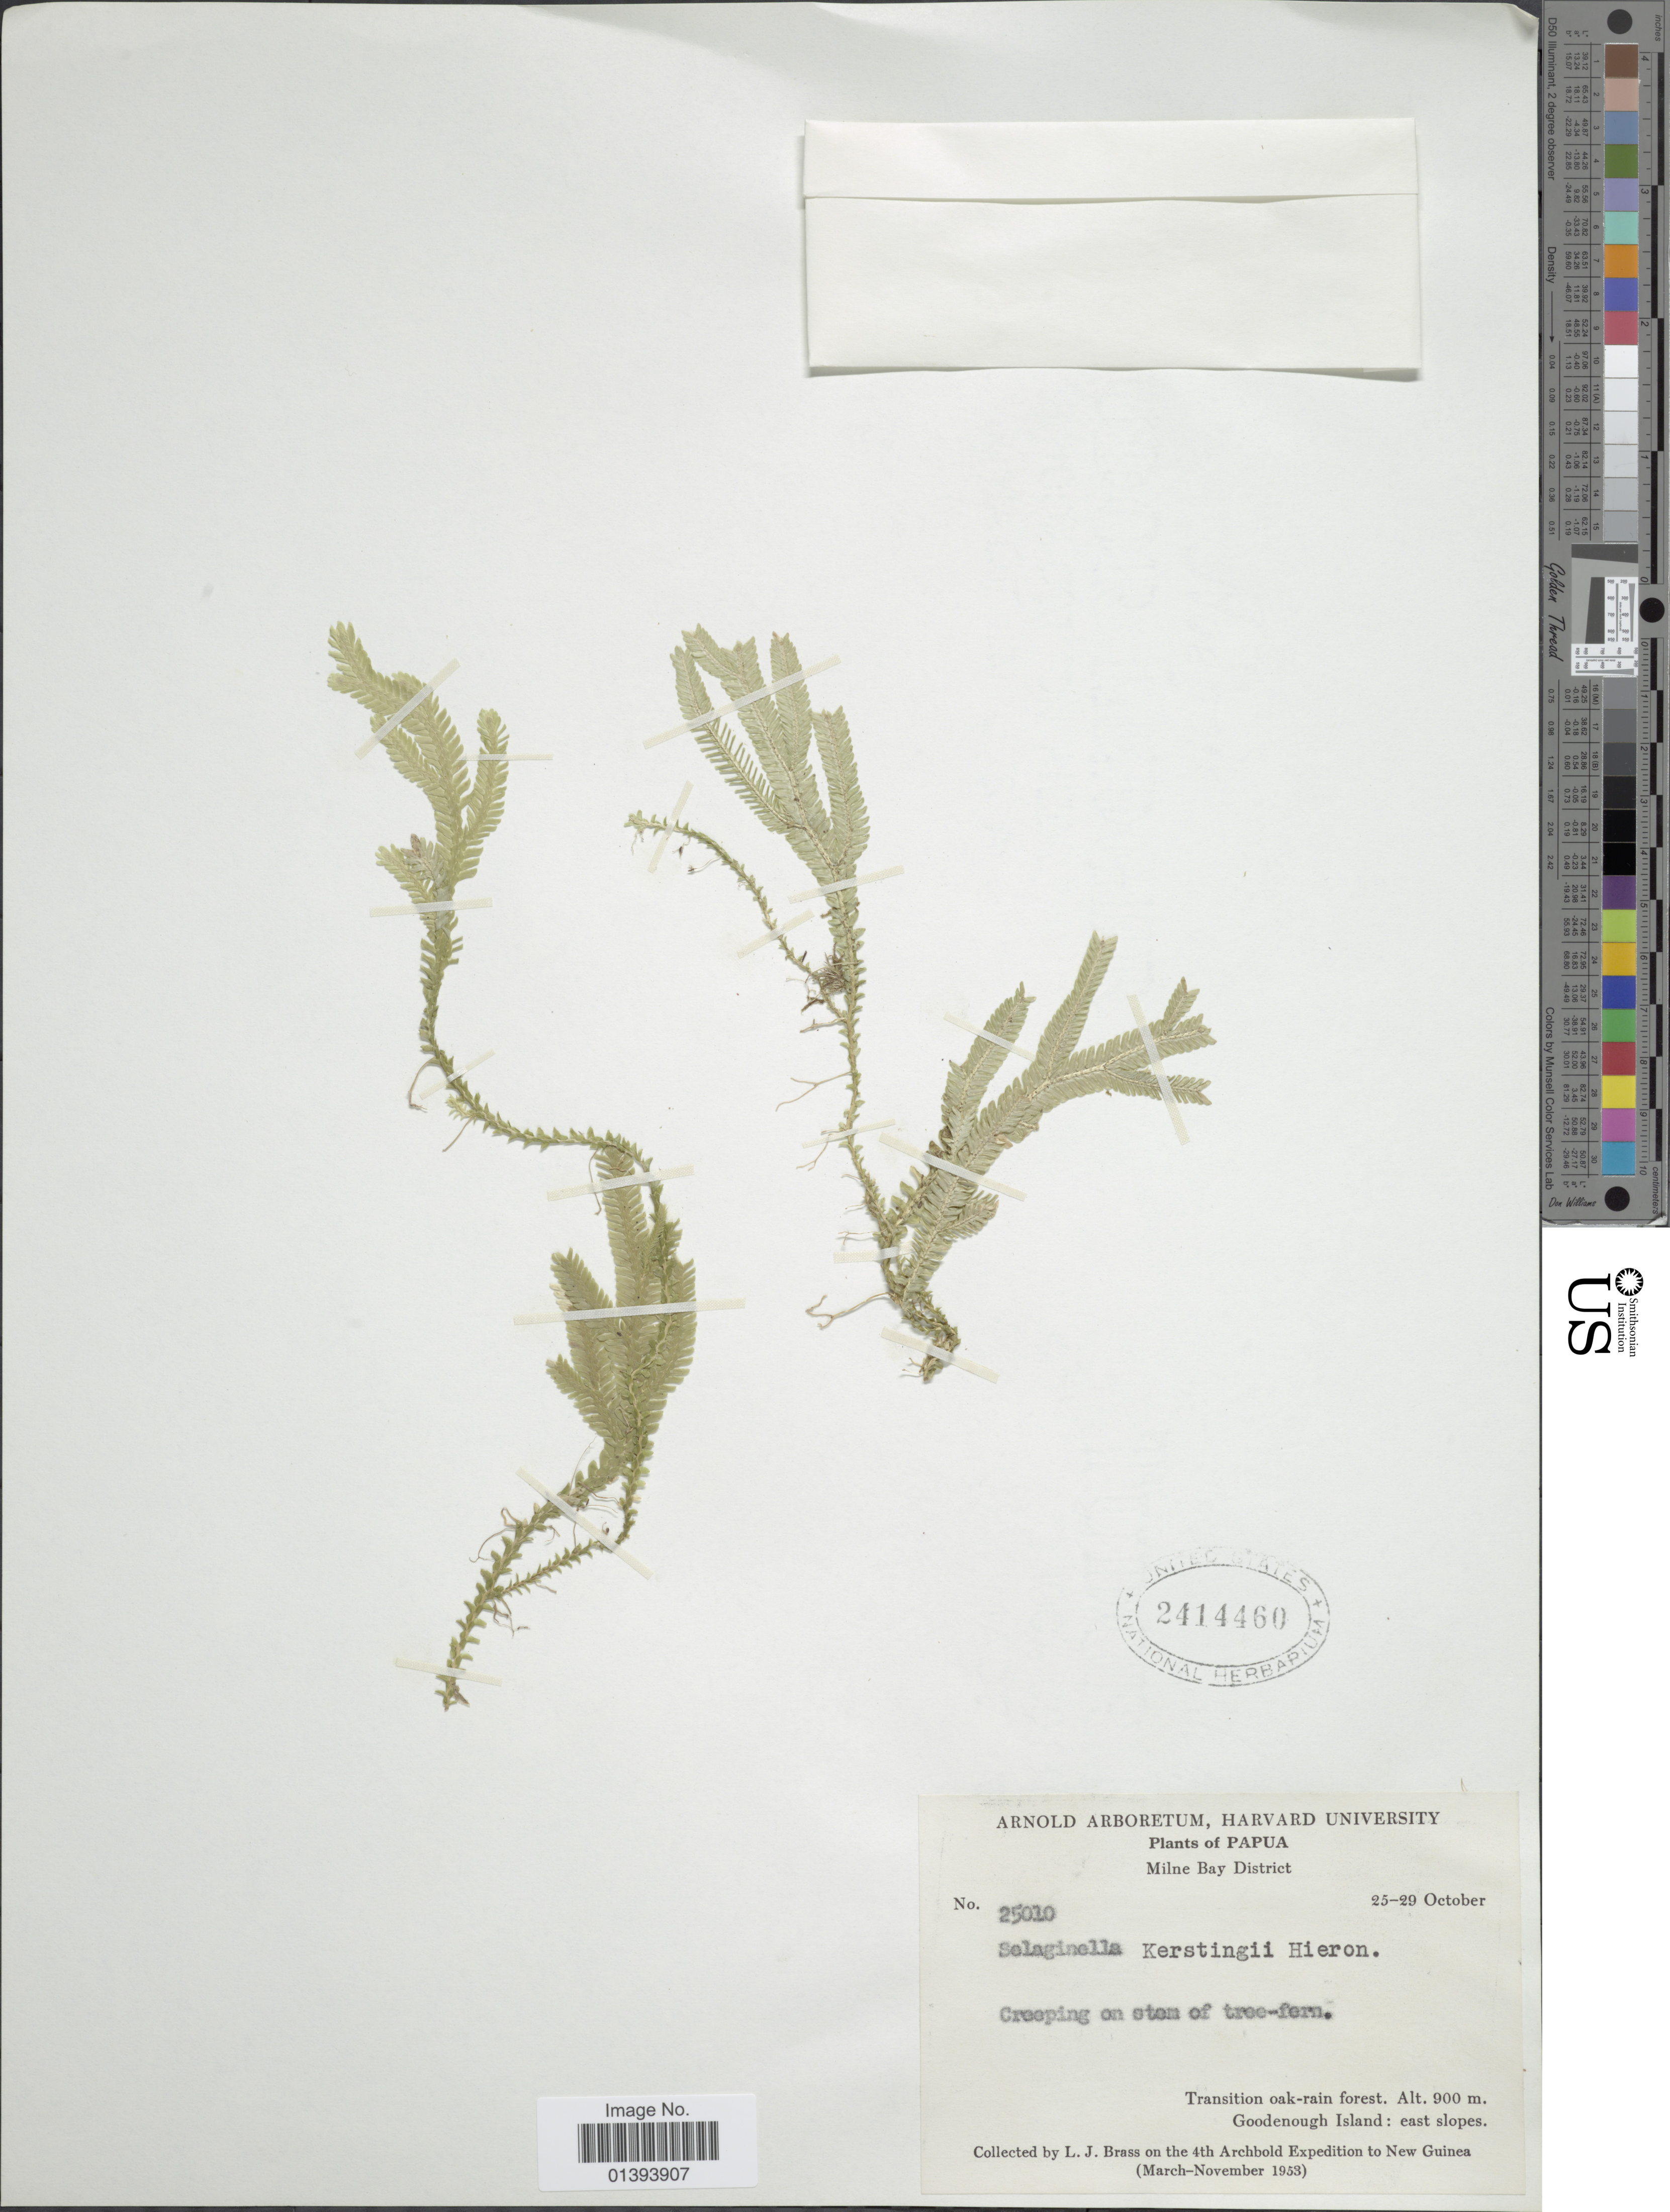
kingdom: Plantae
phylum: Tracheophyta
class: Lycopodiopsida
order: Selaginellales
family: Selaginellaceae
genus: Selaginella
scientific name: Selaginella kerstingii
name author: Hieron. in Lauterb.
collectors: L. J. Brass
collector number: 25010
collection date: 1953-10-25/1953-10-29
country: Papua New Guinea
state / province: Milne Bay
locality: Transition Oak-rain forest, Goodenough Island: East slopes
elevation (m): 900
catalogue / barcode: US 2414460